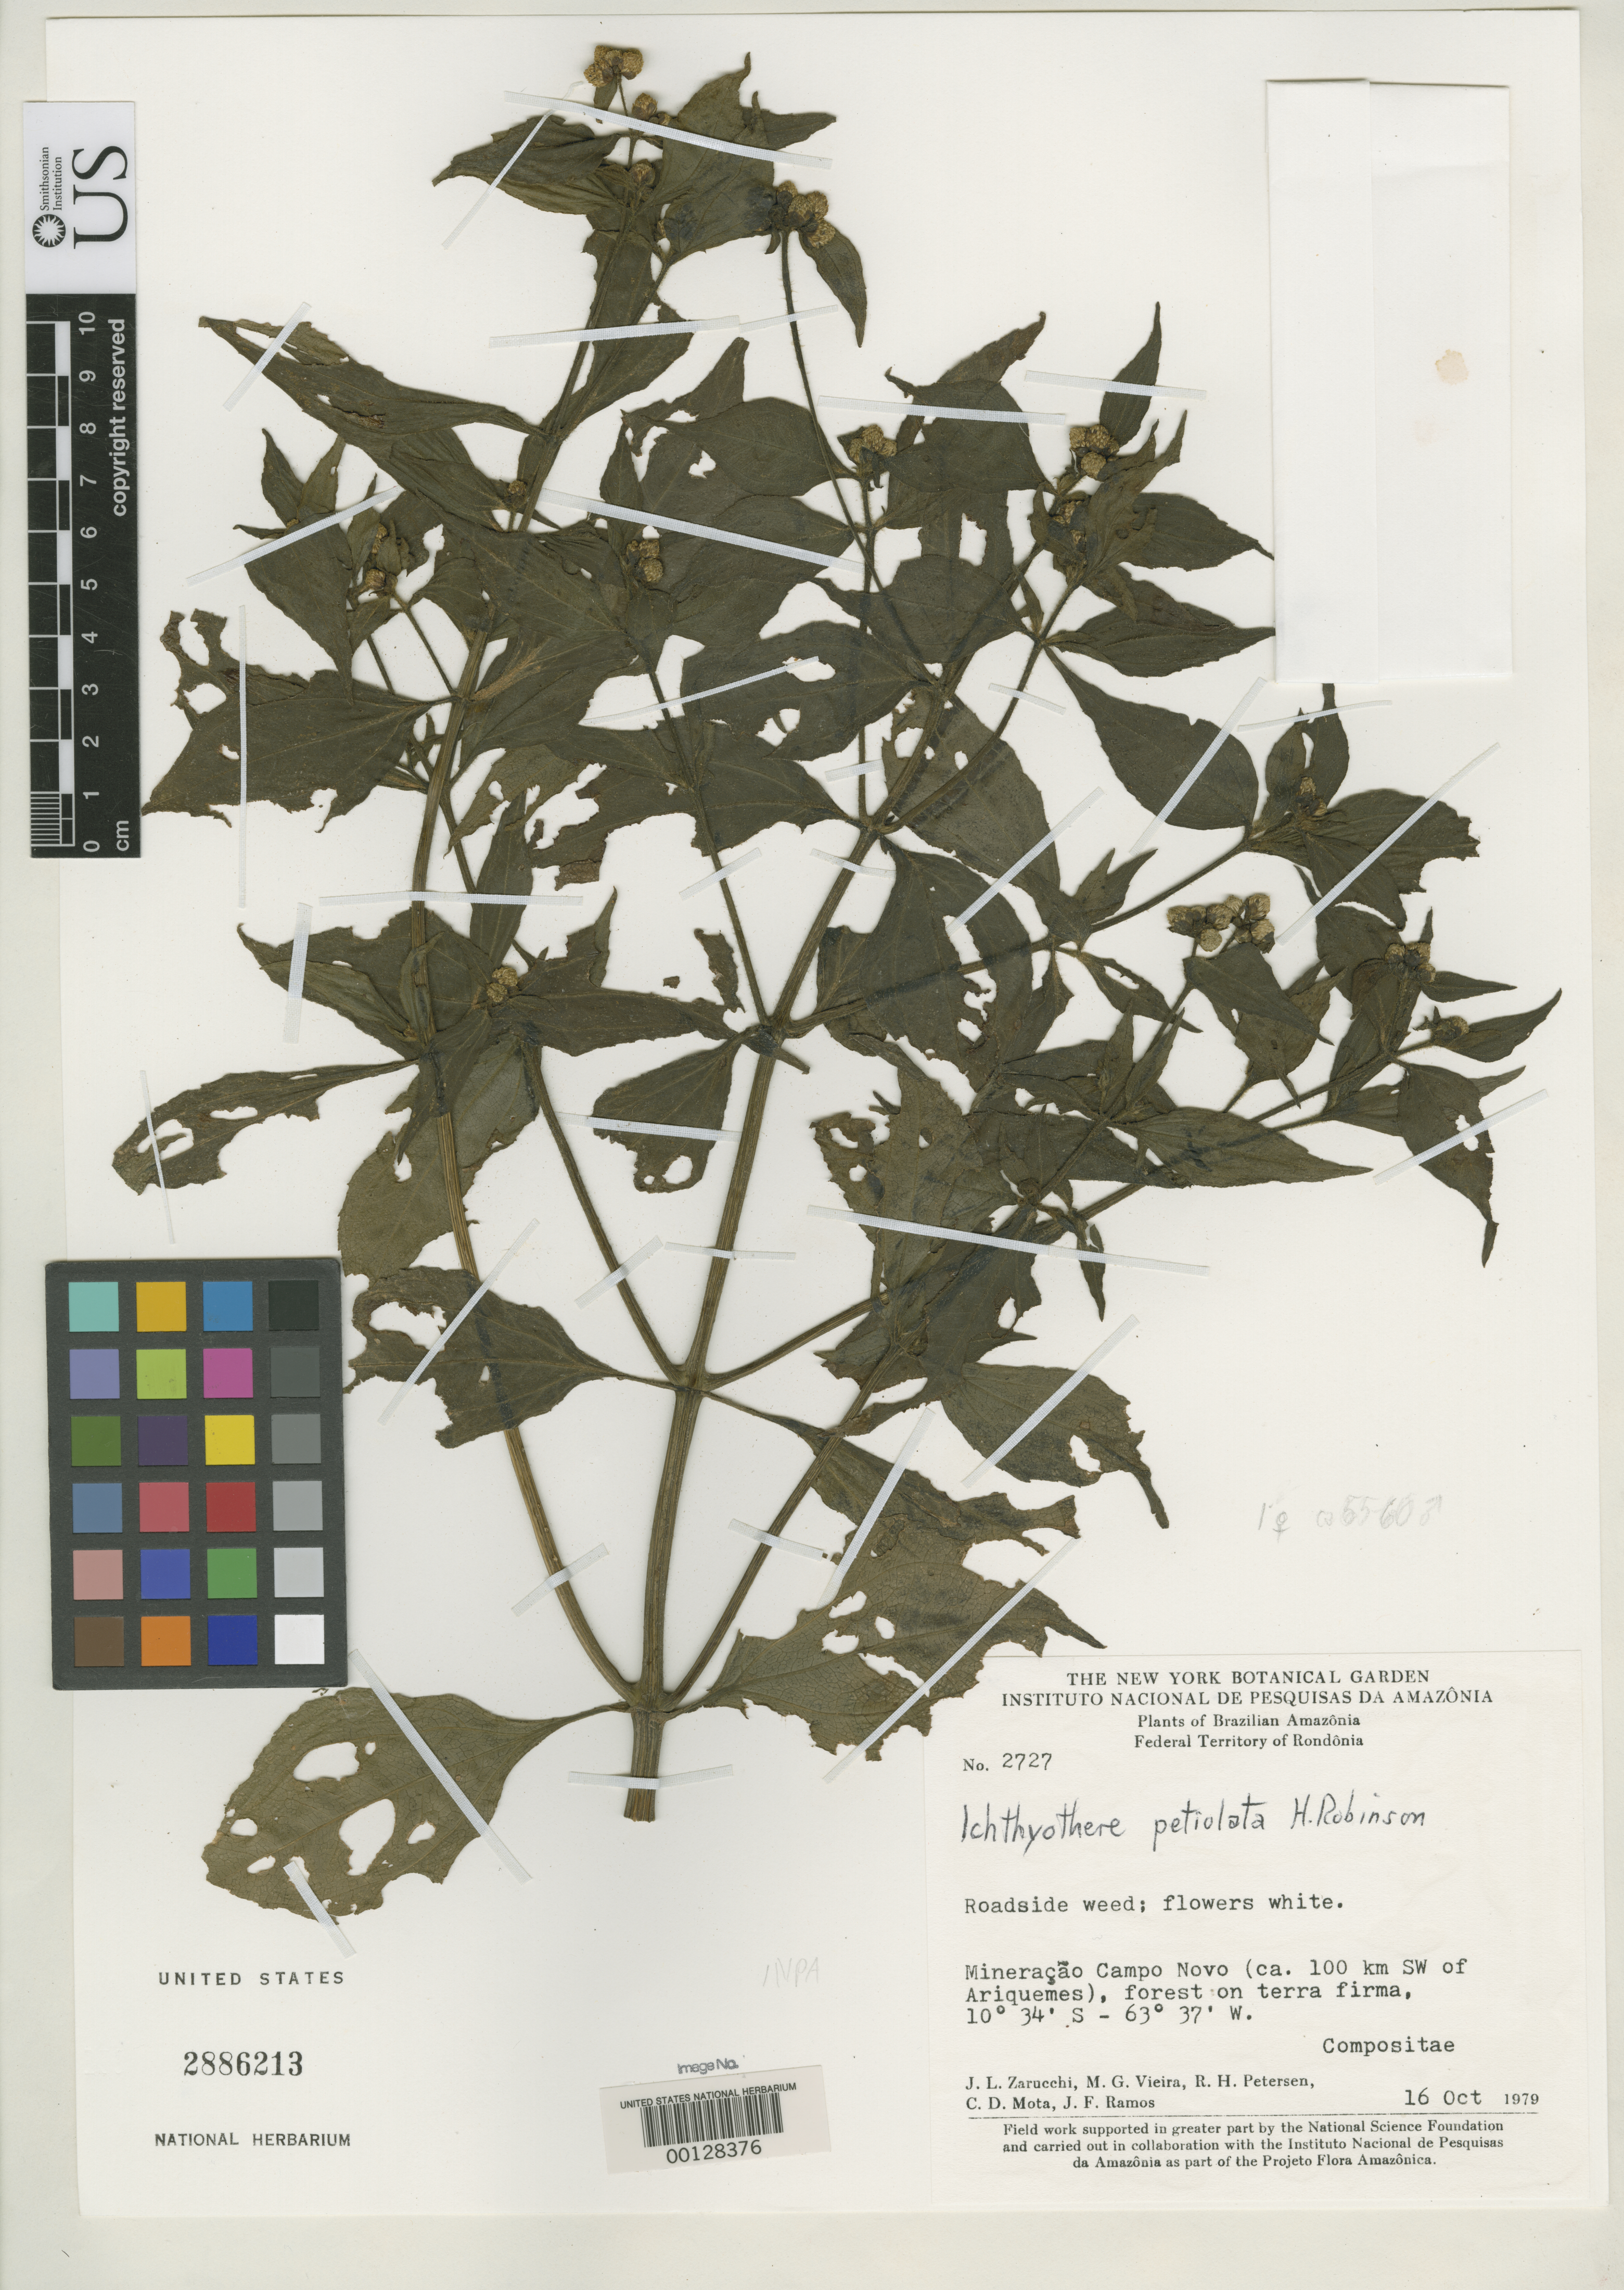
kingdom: Plantae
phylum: Tracheophyta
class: Magnoliopsida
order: Asterales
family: Asteraceae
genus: Ichthyothere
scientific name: Ichthyothere petiolata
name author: H. Rob.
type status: Isotype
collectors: J. L. Zarucchi, M. G. Vieira, R. H. Petersen, C. D. Mota & J. F. Ramos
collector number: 2727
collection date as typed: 16 Oct 1979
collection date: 1979-10-16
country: Brazil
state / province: Rondônia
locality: Mineração Campo Novo (ca. 100 km SW of Ariquemes)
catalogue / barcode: US 2886213